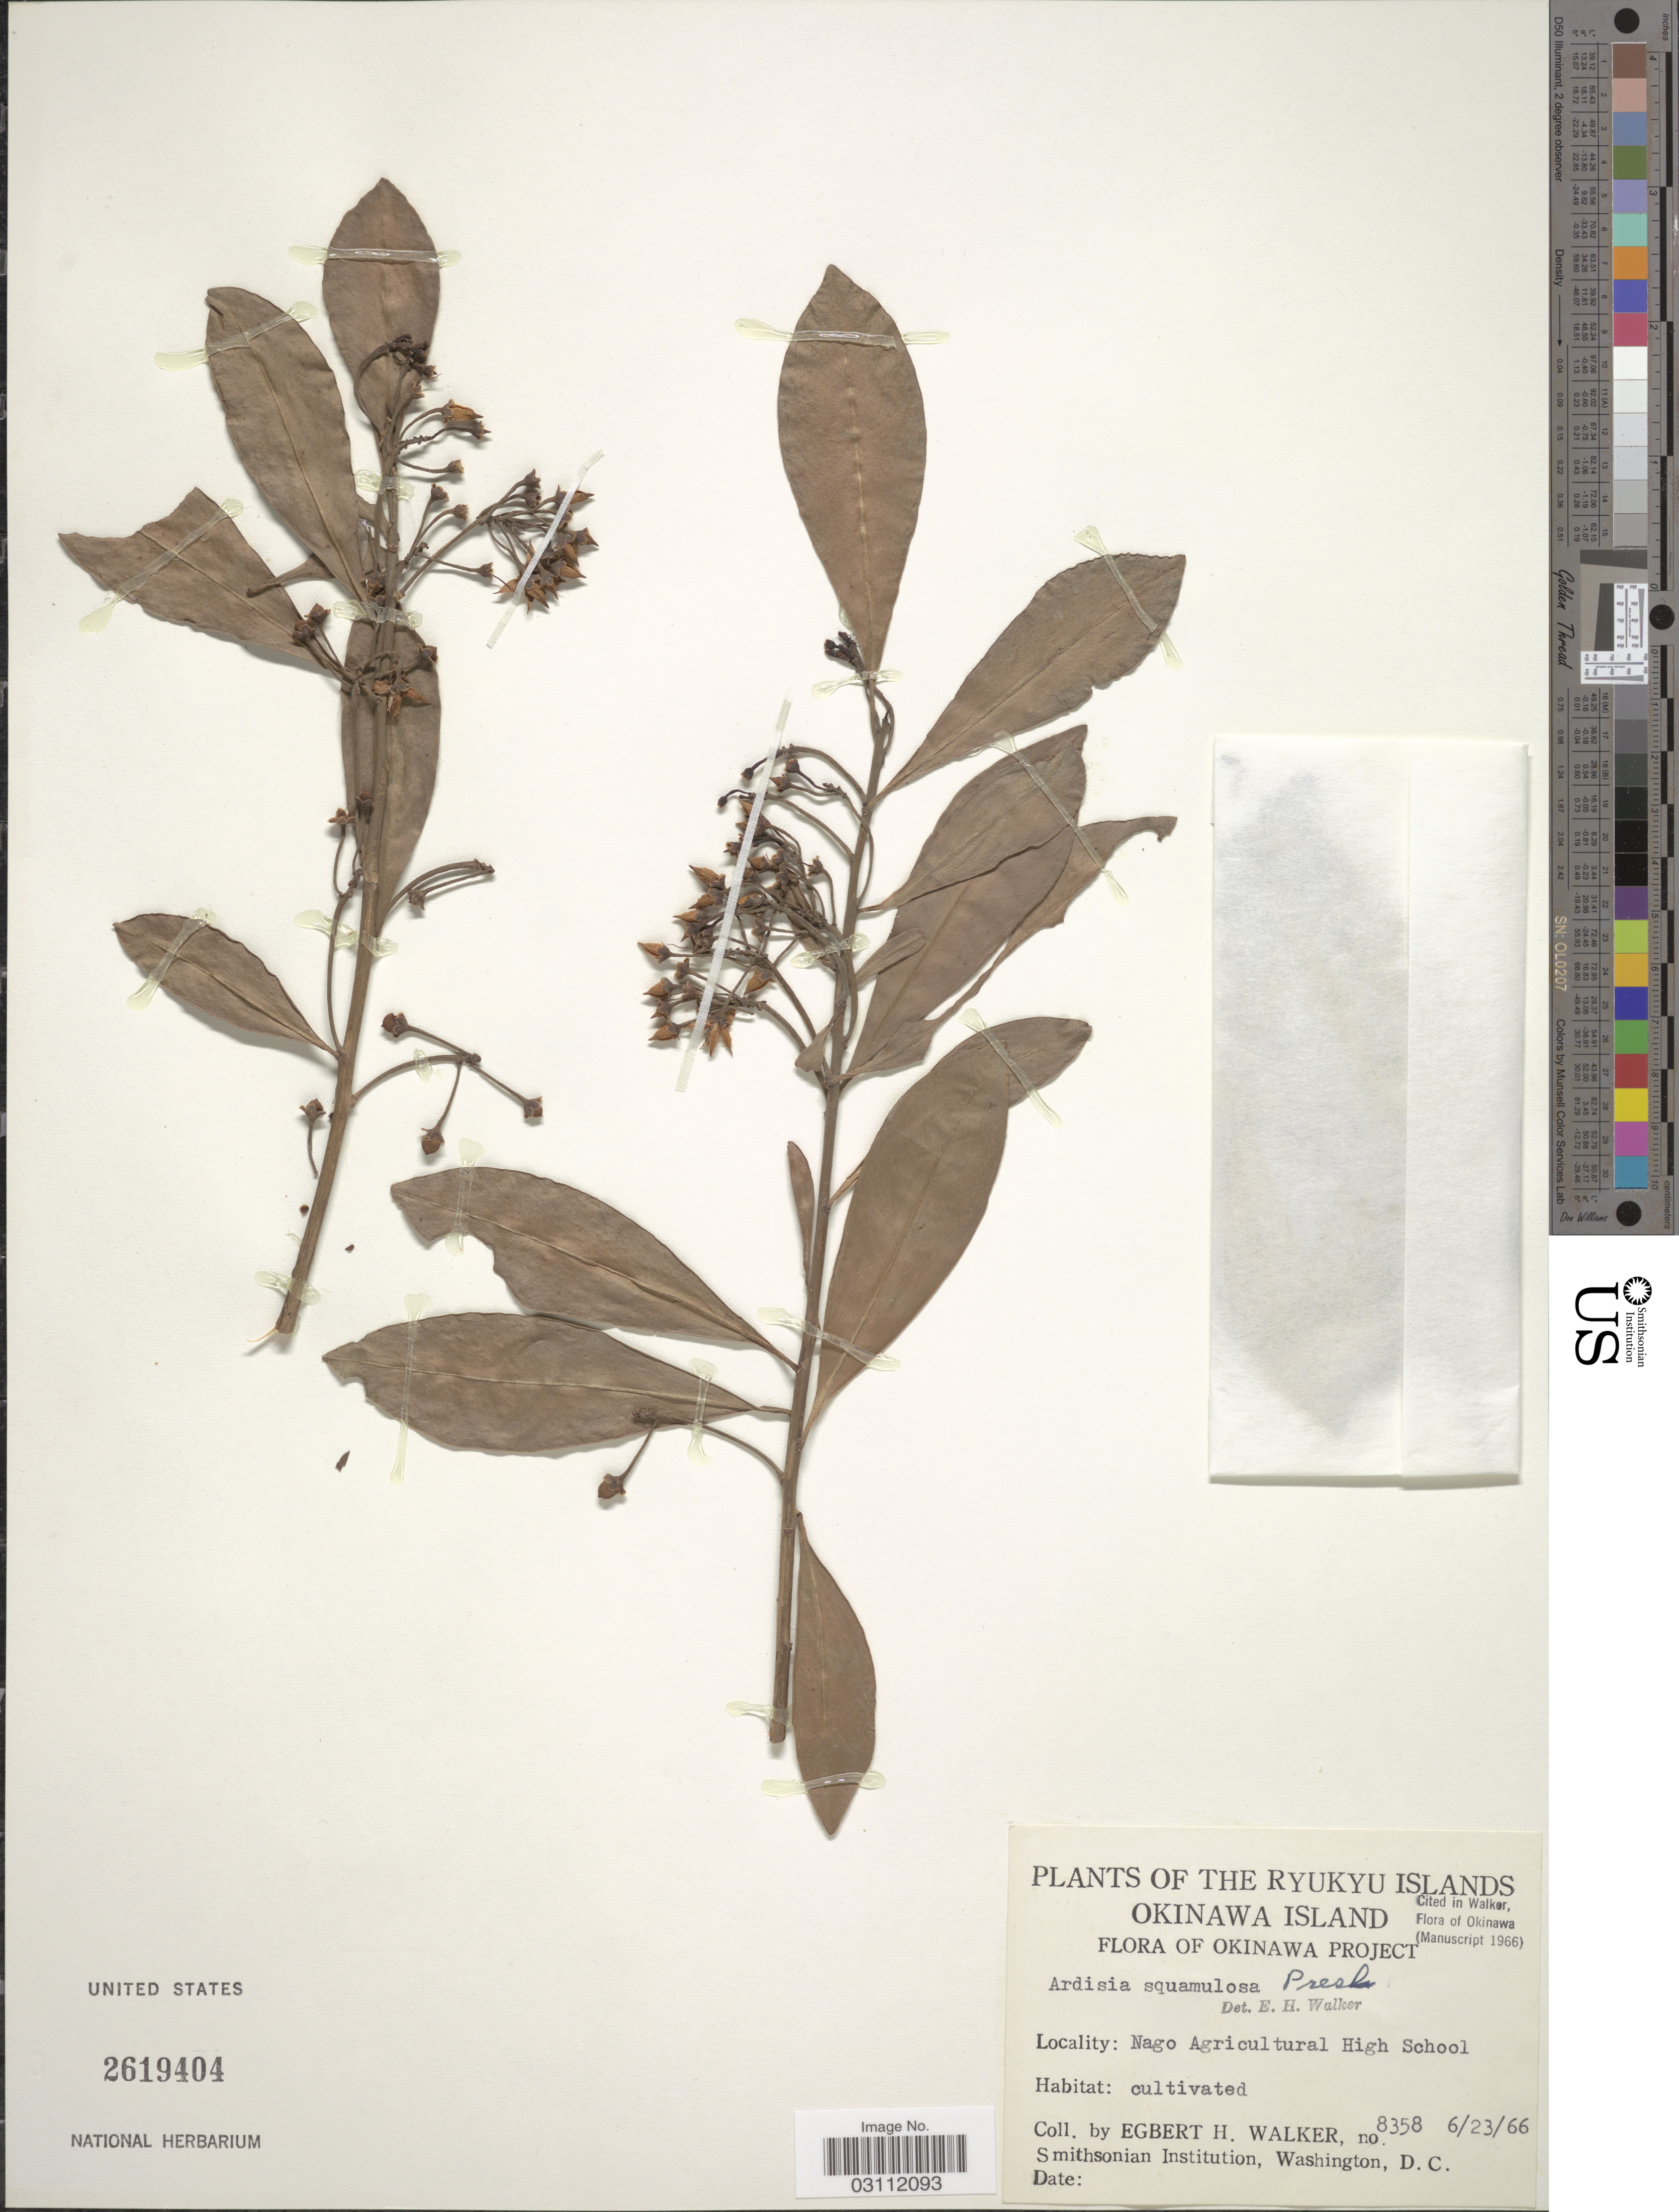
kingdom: Plantae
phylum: Tracheophyta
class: Magnoliopsida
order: Ericales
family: Primulaceae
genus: Ardisia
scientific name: Ardisia squamulosa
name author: C. Presl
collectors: E. H. Walker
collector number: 8358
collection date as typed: Transcribed d/m/y: 23/6/66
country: Japan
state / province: Okinawa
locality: The Ryukyu Islands, Okinawa Island, Okinawa Project, Nago Agricultural High School.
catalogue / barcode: US 2619404